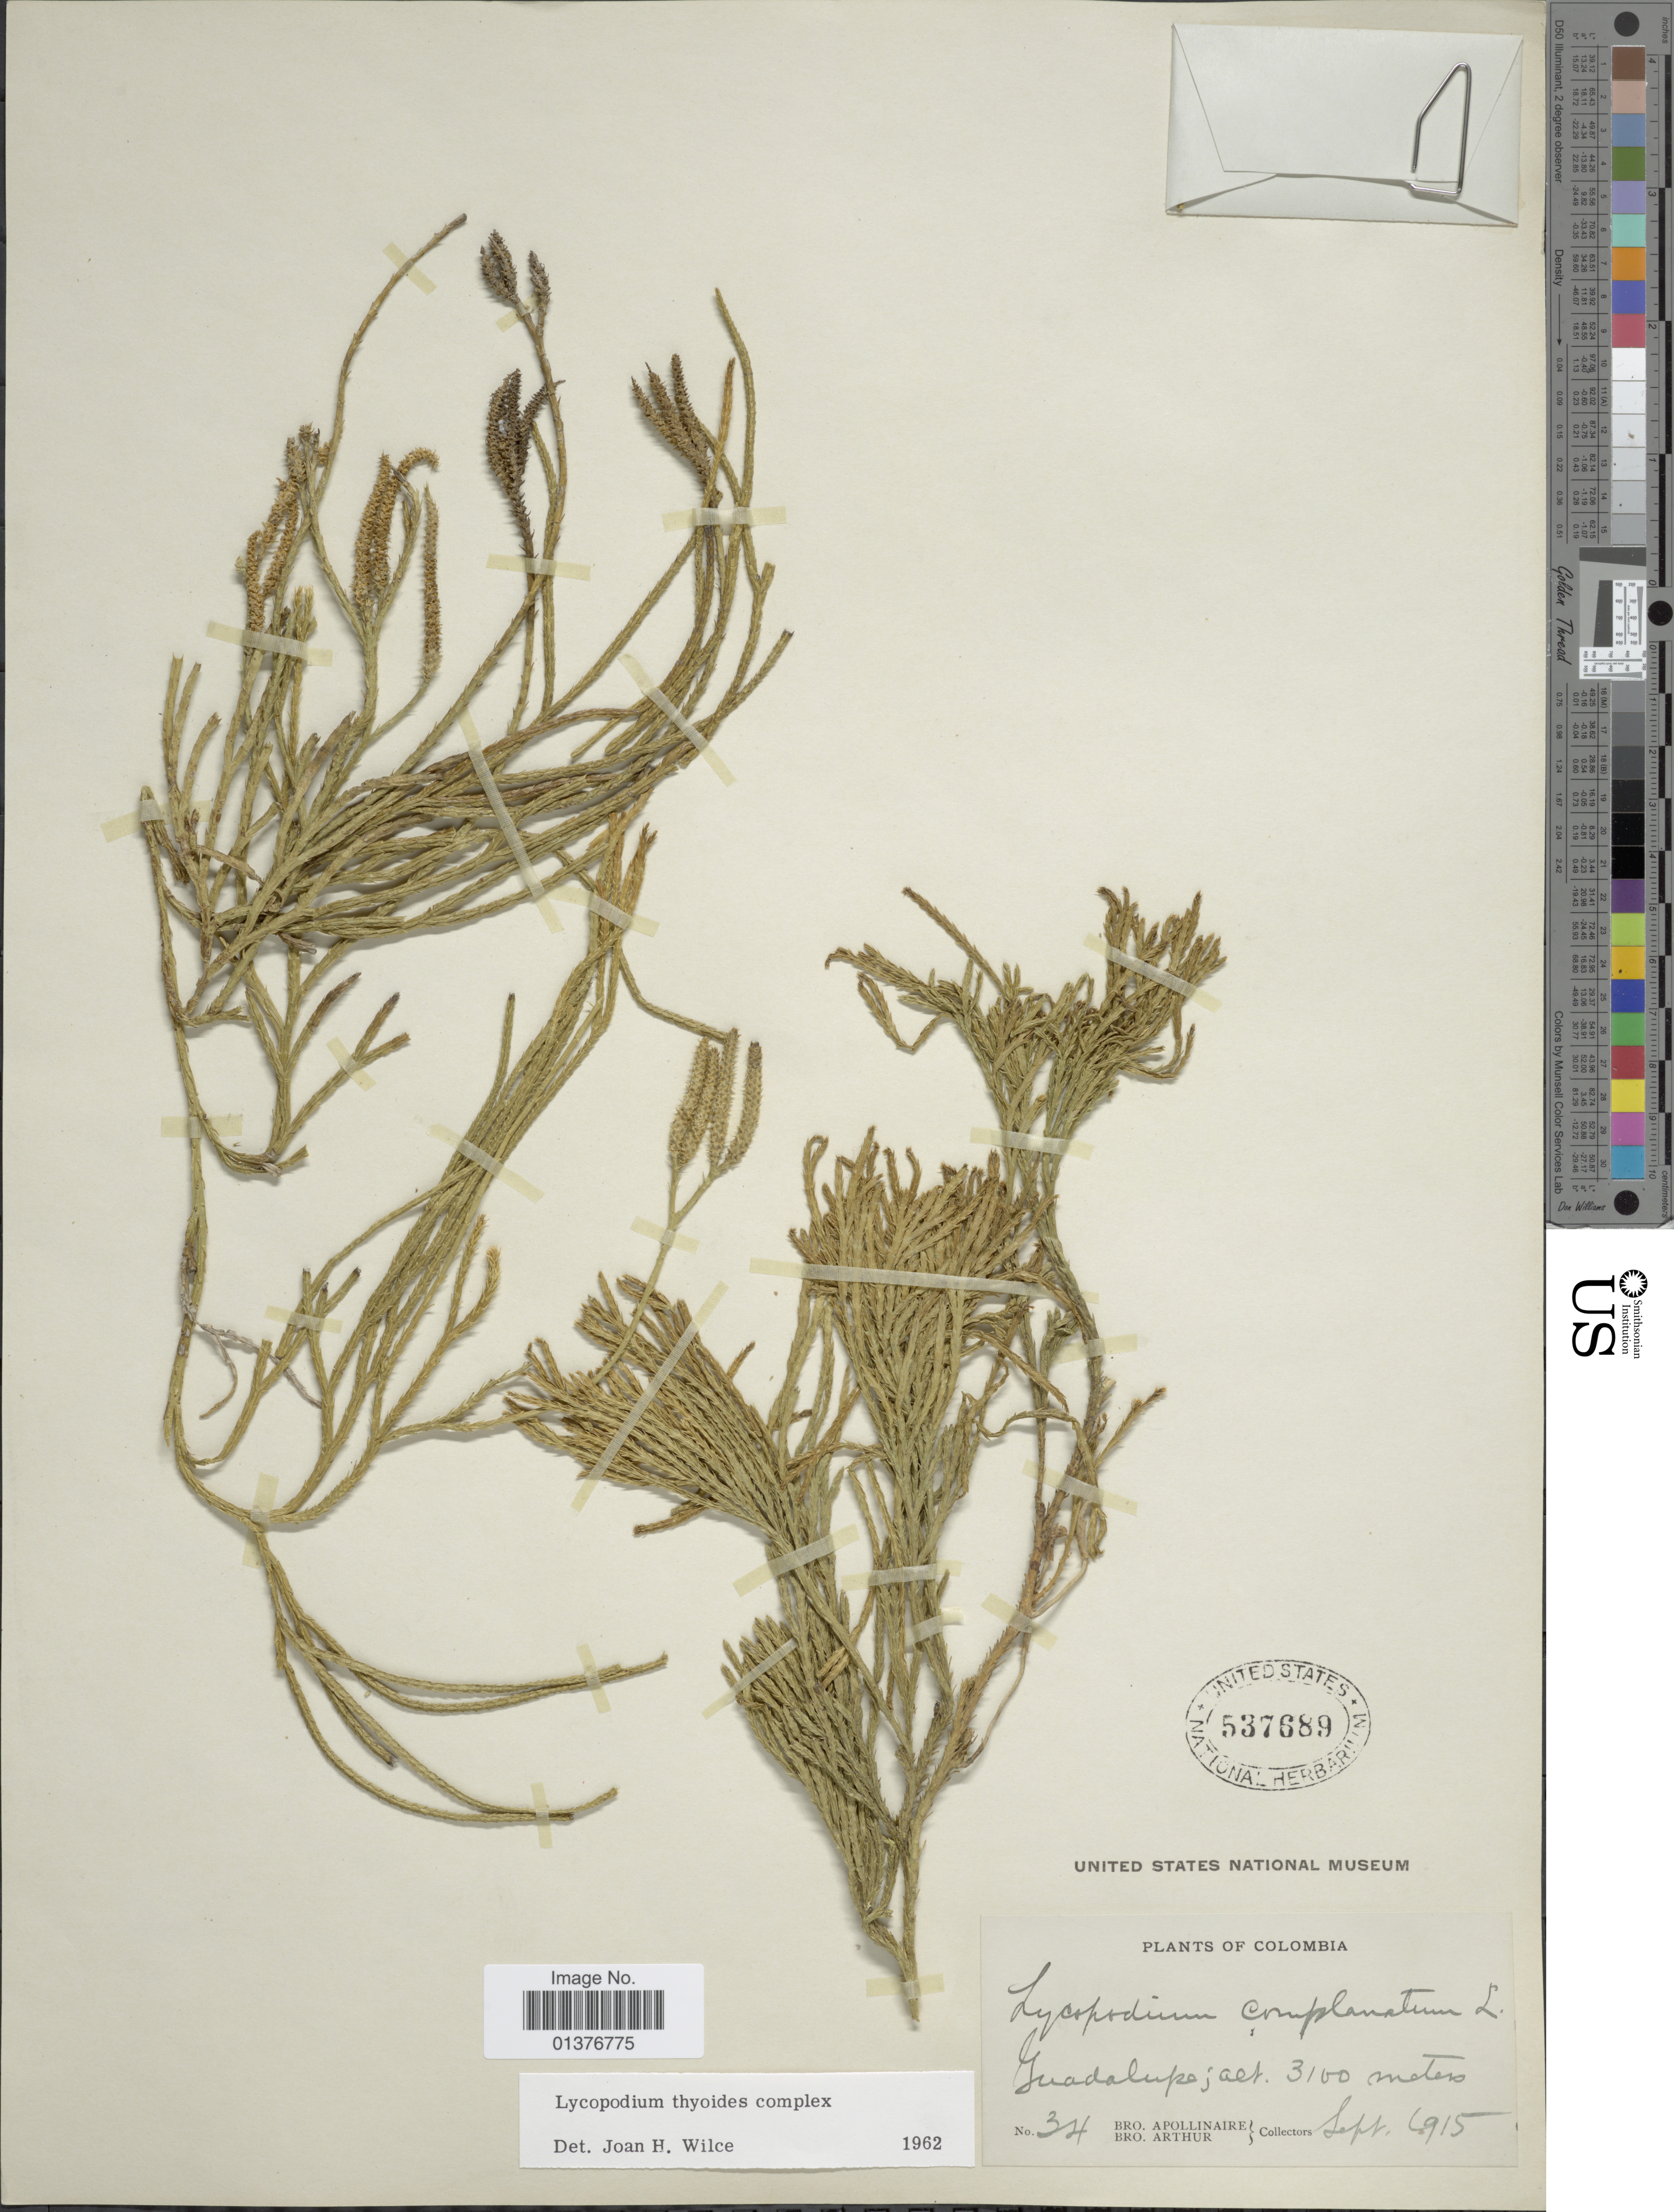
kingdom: Plantae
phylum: Tracheophyta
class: Lycopodiopsida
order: Lycopodiales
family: Lycopodiaceae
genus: Diphasiastrum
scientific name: Diphasiastrum thyoides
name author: (Humb. & Bonpl. ex Willd.) Holub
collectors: Bro. Apollinaire & Bro. Arthur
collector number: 34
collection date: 1915-09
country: Colombia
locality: Guadalupe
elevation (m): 3100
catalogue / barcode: US 537689